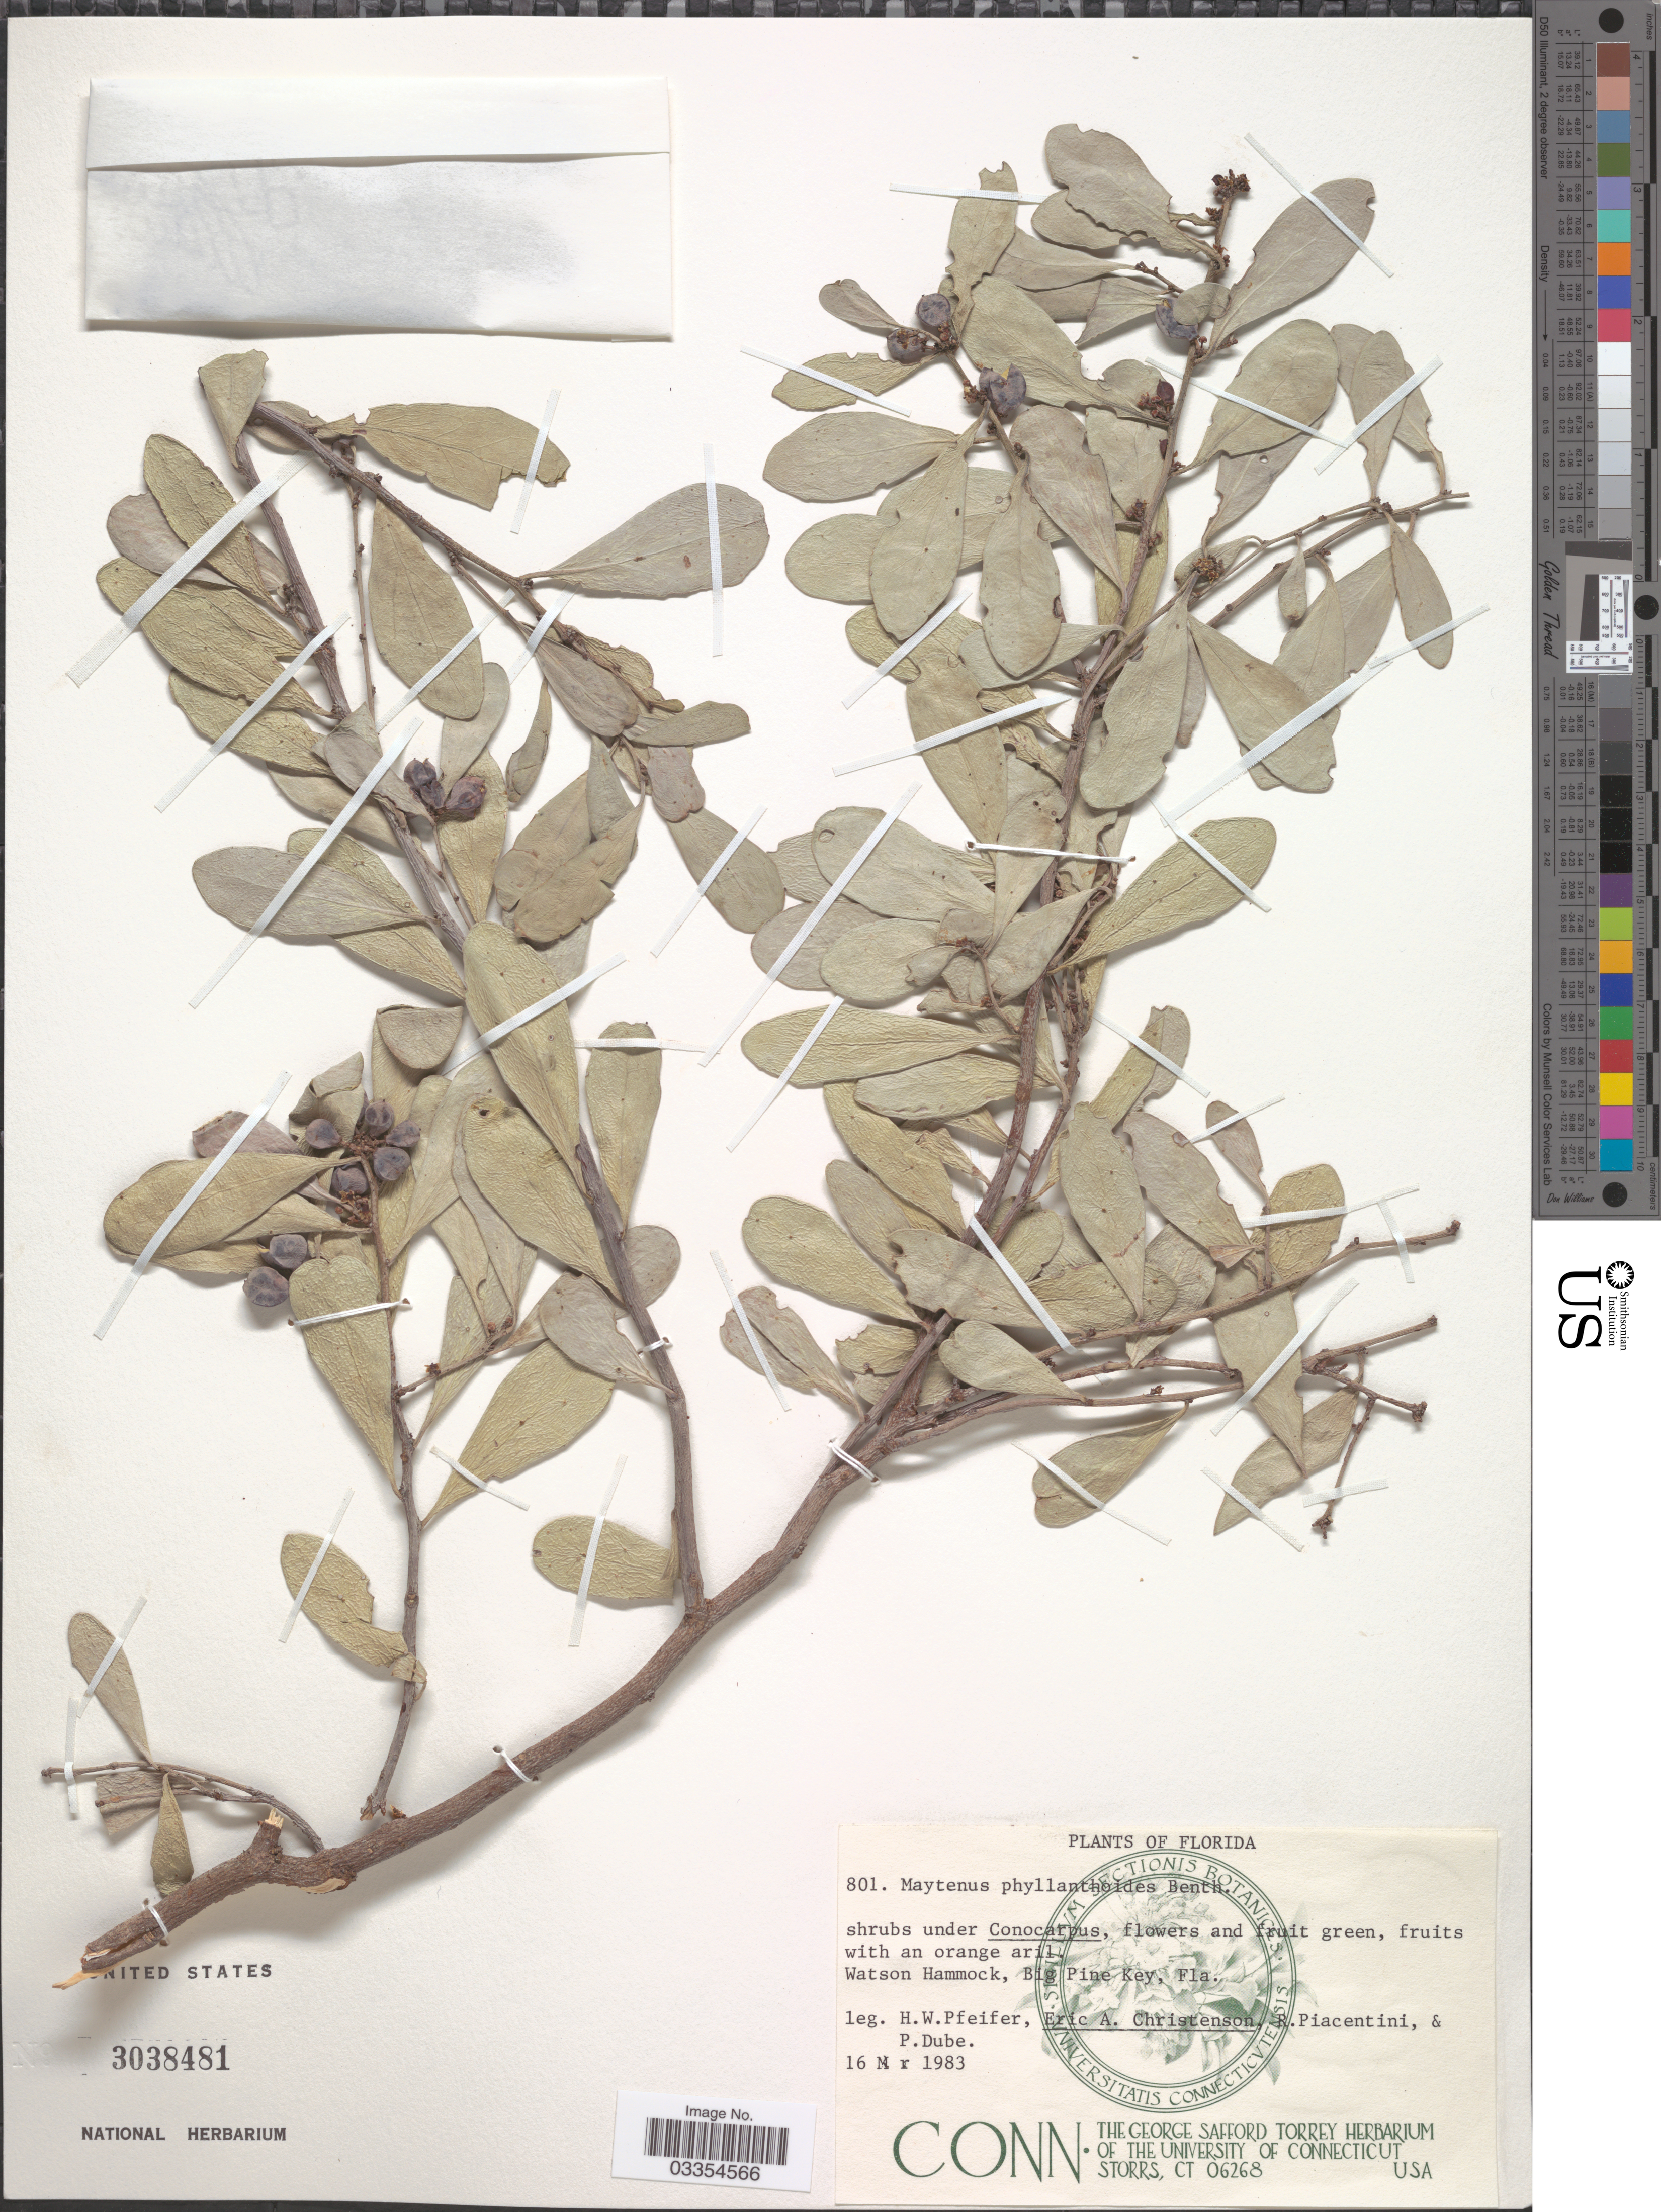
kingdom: Plantae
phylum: Tracheophyta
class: Magnoliopsida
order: Celastrales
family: Celastraceae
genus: Tricerma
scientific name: Tricerma phyllanthoides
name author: (Benth.) Lundell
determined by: Strong, Mark T., (BOT), Smithsonian Institution - National Museum of Natural History (UNITED STATES)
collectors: H. W. Pfeifer, E. A. Christenson, R. Piacentini & P. Dube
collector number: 801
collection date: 1983-01-16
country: United States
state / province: Florida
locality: Watson Hammock, Big Pine Key.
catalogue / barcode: US 3038481